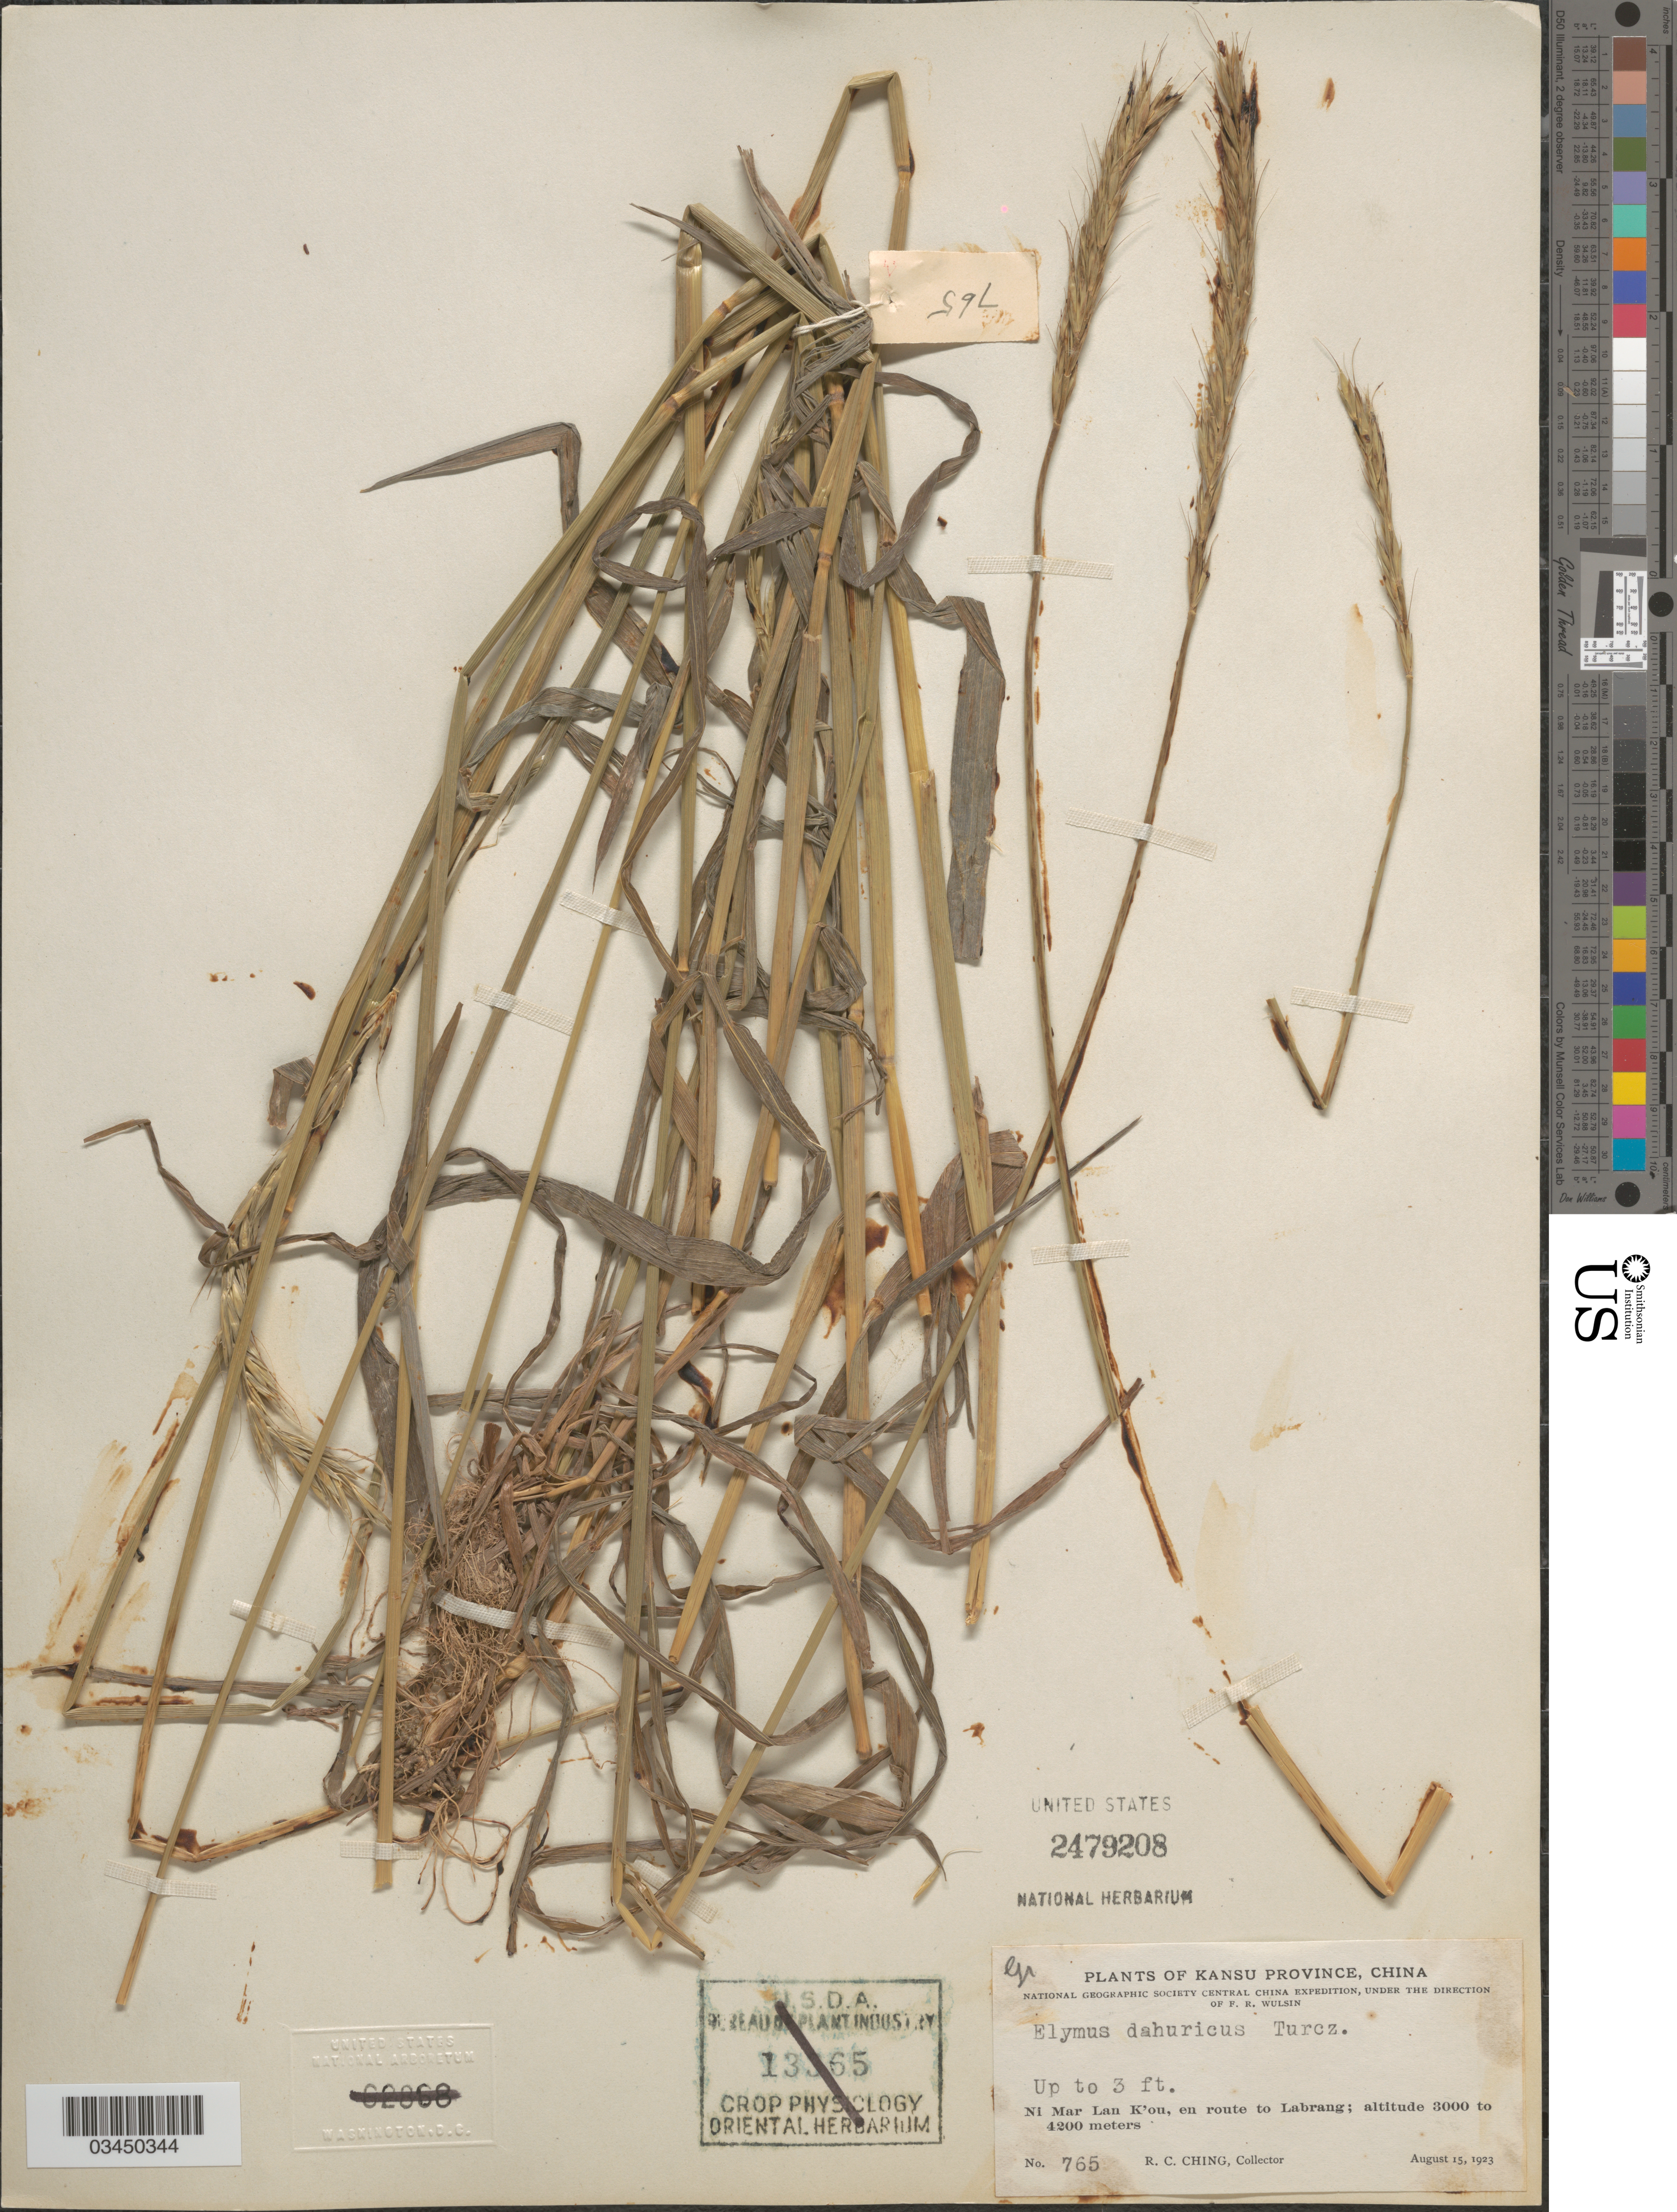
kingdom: Plantae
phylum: Tracheophyta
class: Liliopsida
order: Poales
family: Poaceae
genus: Elymus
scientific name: Elymus dahuricus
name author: Turcz. ex Griseb.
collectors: R. C. Ching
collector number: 765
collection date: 1923-08-15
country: China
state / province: Gansu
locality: Kansu Province. National Geographic Society Central China Expedition. Ni Mar Lau K'ou, en route to Labrang.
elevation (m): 3000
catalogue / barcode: US 2479208